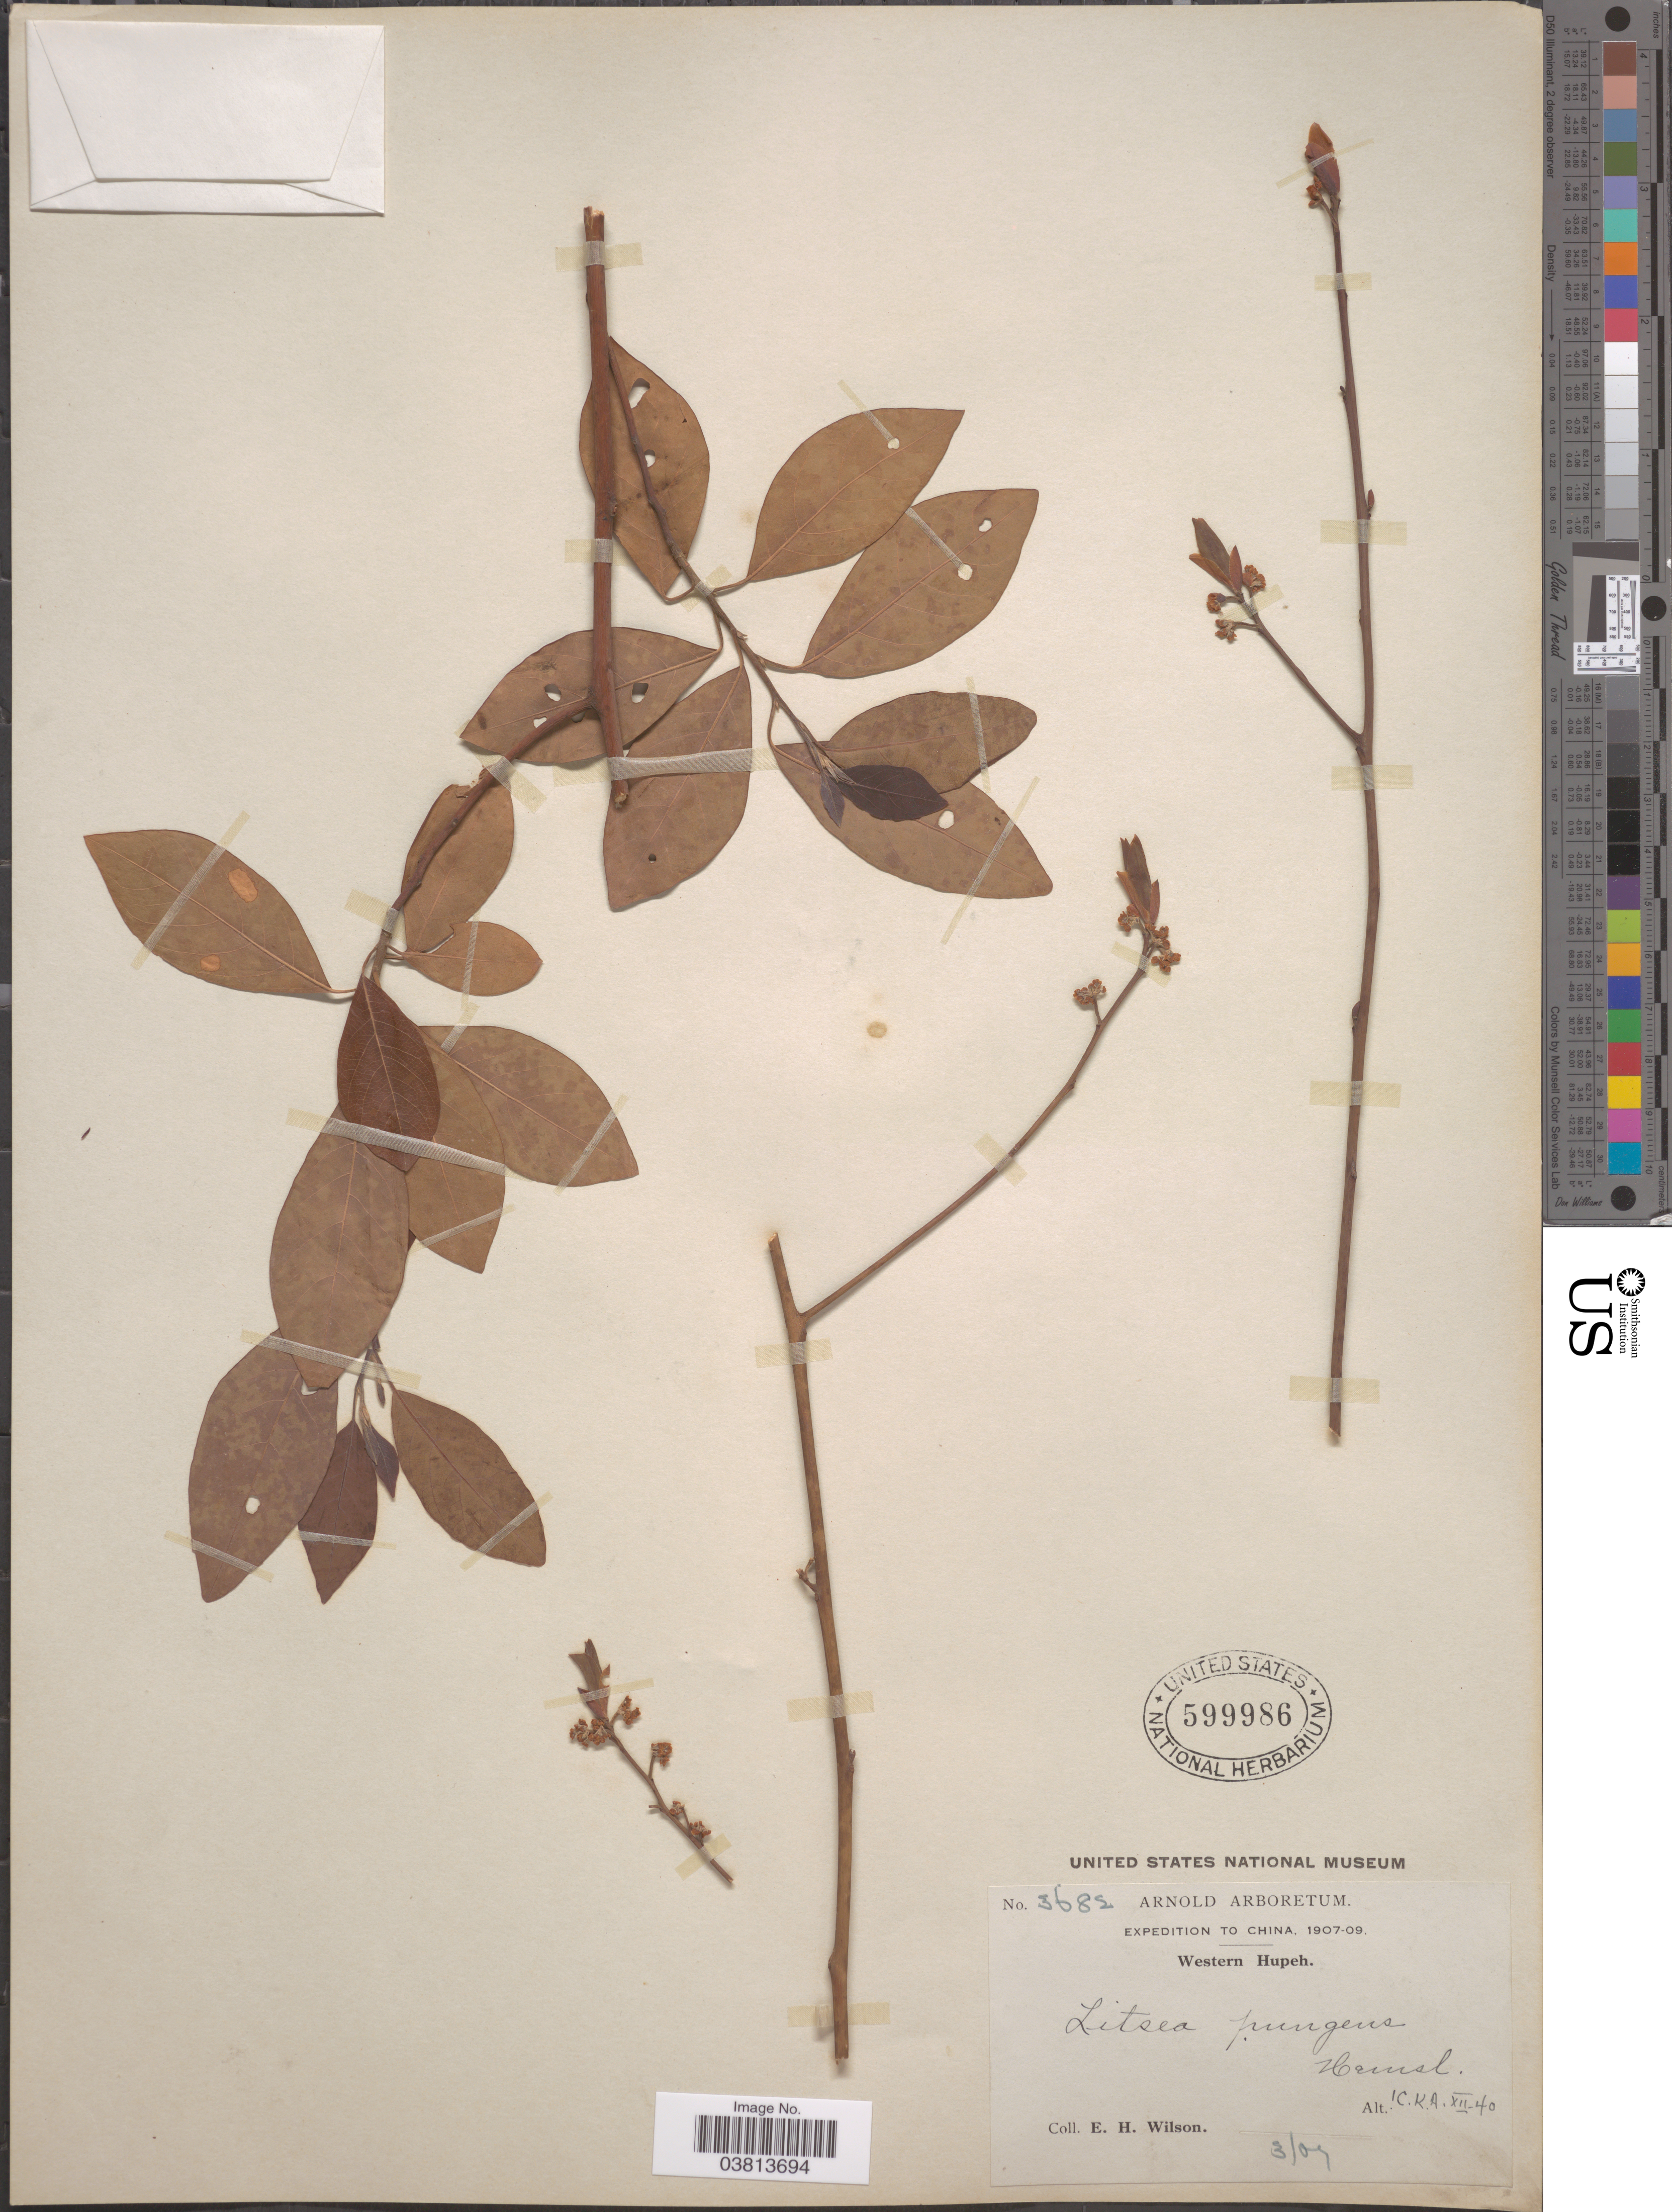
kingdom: Plantae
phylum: Tracheophyta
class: Magnoliopsida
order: Laurales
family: Lauraceae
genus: Litsea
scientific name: Litsea pungens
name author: Hemsl.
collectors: E. Wilson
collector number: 3682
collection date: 1907-03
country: China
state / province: Hubei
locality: Western Hupeh.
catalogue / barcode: US 599986